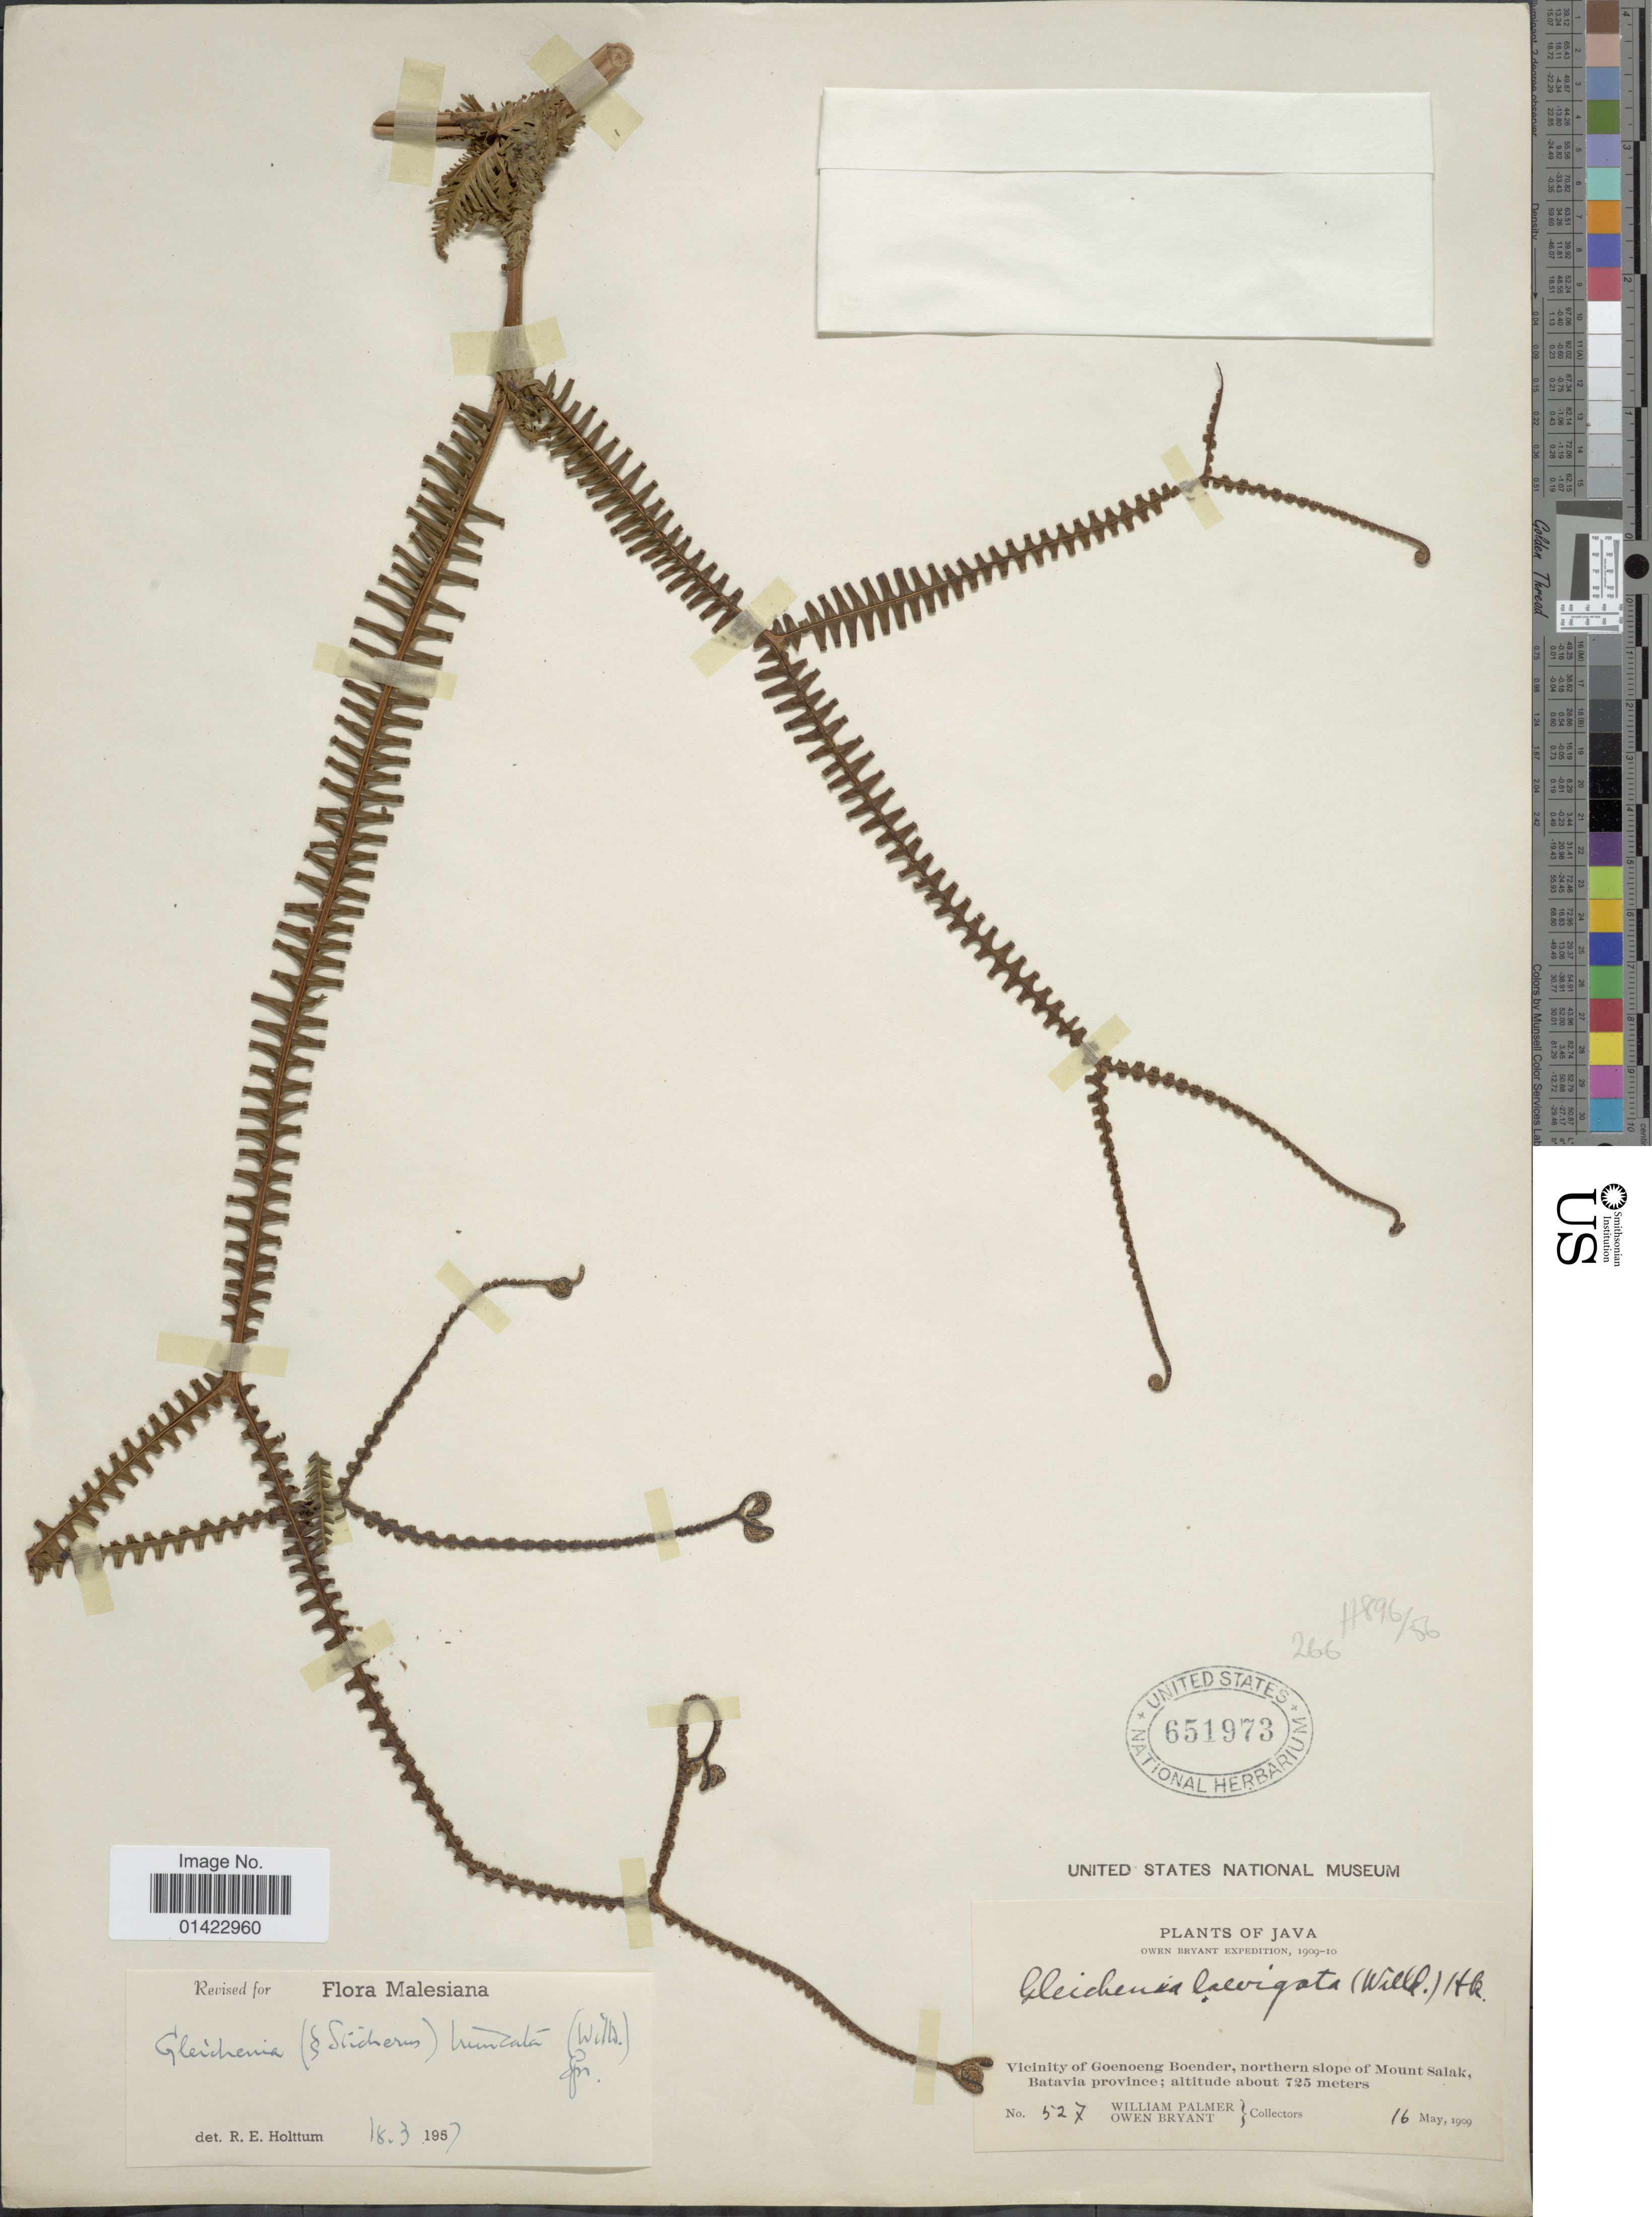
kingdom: Plantae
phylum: Tracheophyta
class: Polypodiopsida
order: Gleicheniales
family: Gleicheniaceae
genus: Sticherus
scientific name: Sticherus truncatus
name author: (Willd.) Nakai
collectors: W. Palmer & O. Bryant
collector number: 527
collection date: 1909-05-16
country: Indonesia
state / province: Java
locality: Vicinity of Goenoeng Boender, northern slope of Mount Salak, Batavia province.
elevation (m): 725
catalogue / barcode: US 651973